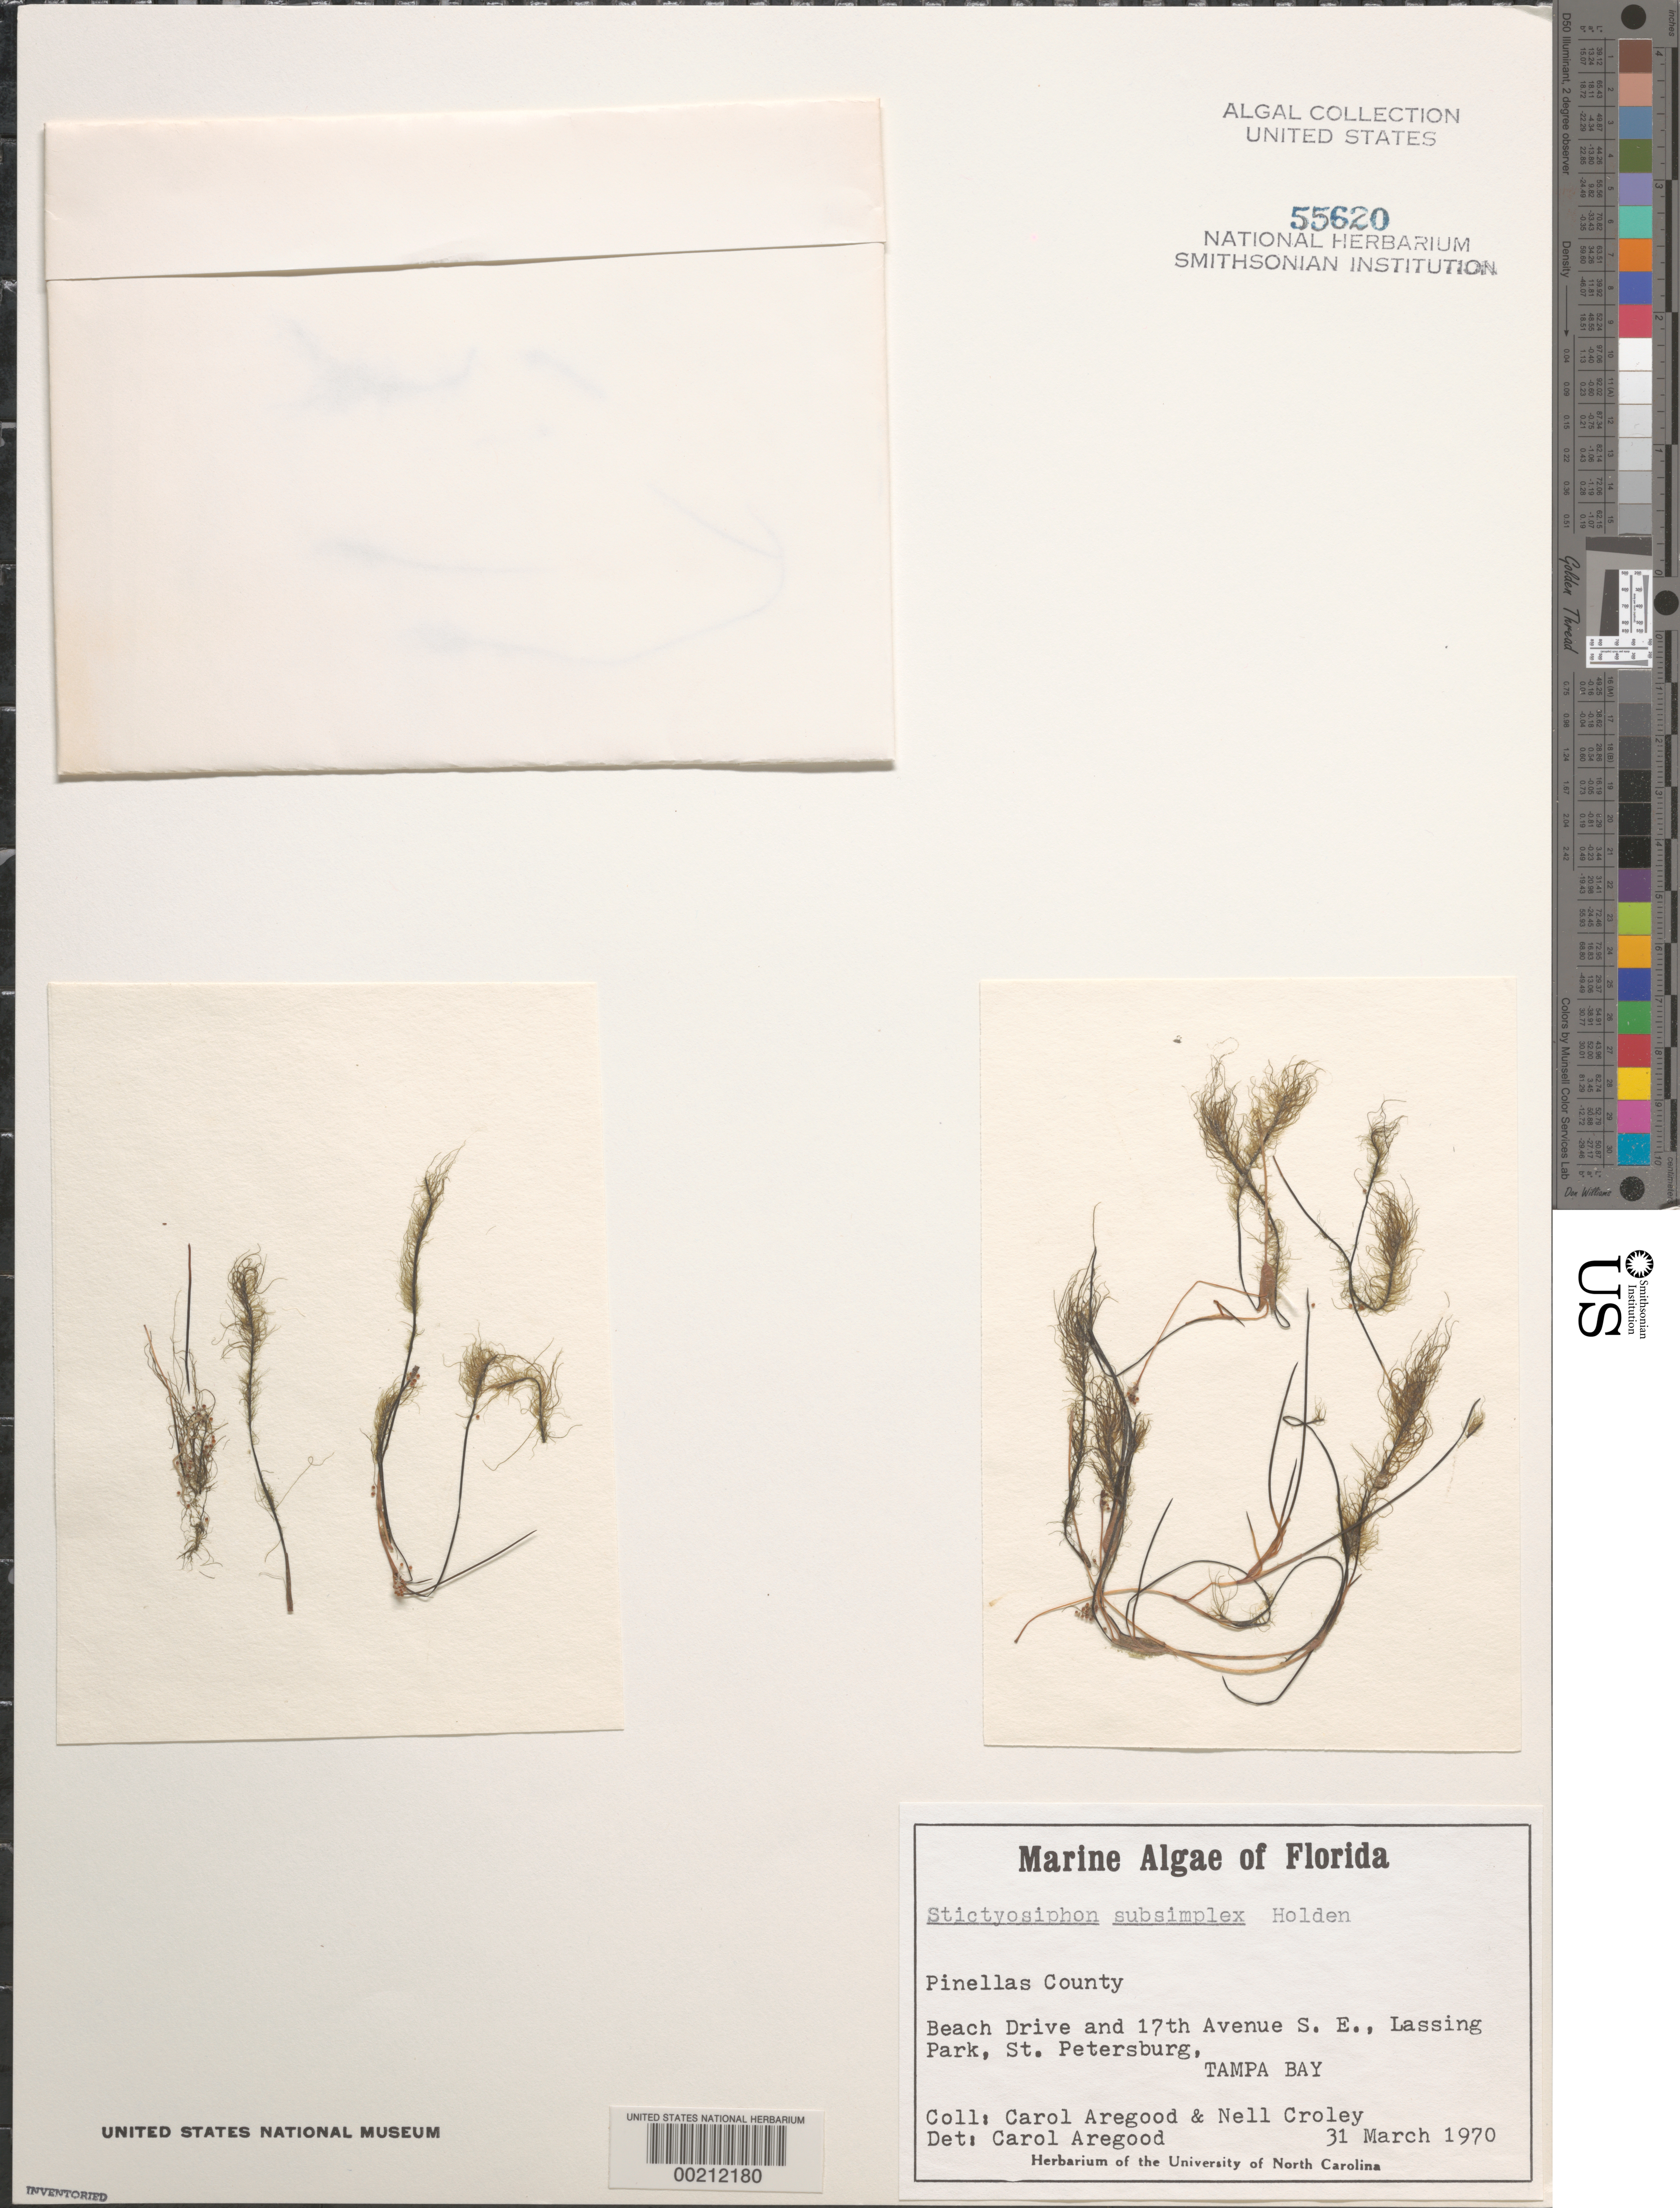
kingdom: Chromista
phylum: Ochrophyta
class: Phaeophyceae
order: Ectocarpales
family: Chordariaceae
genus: Stictyosiphon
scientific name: Stictyosiphon subsimplex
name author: I. Holden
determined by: Aregood, C. C.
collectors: C. Aregood & N. Croley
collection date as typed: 31 Mar 1970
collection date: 1970-03-31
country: United States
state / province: Florida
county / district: Pinellas County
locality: Tampa Bay, St. Petersburg, Lassing Park, Beach Drive - 17th Avenue SE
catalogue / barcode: US 55620